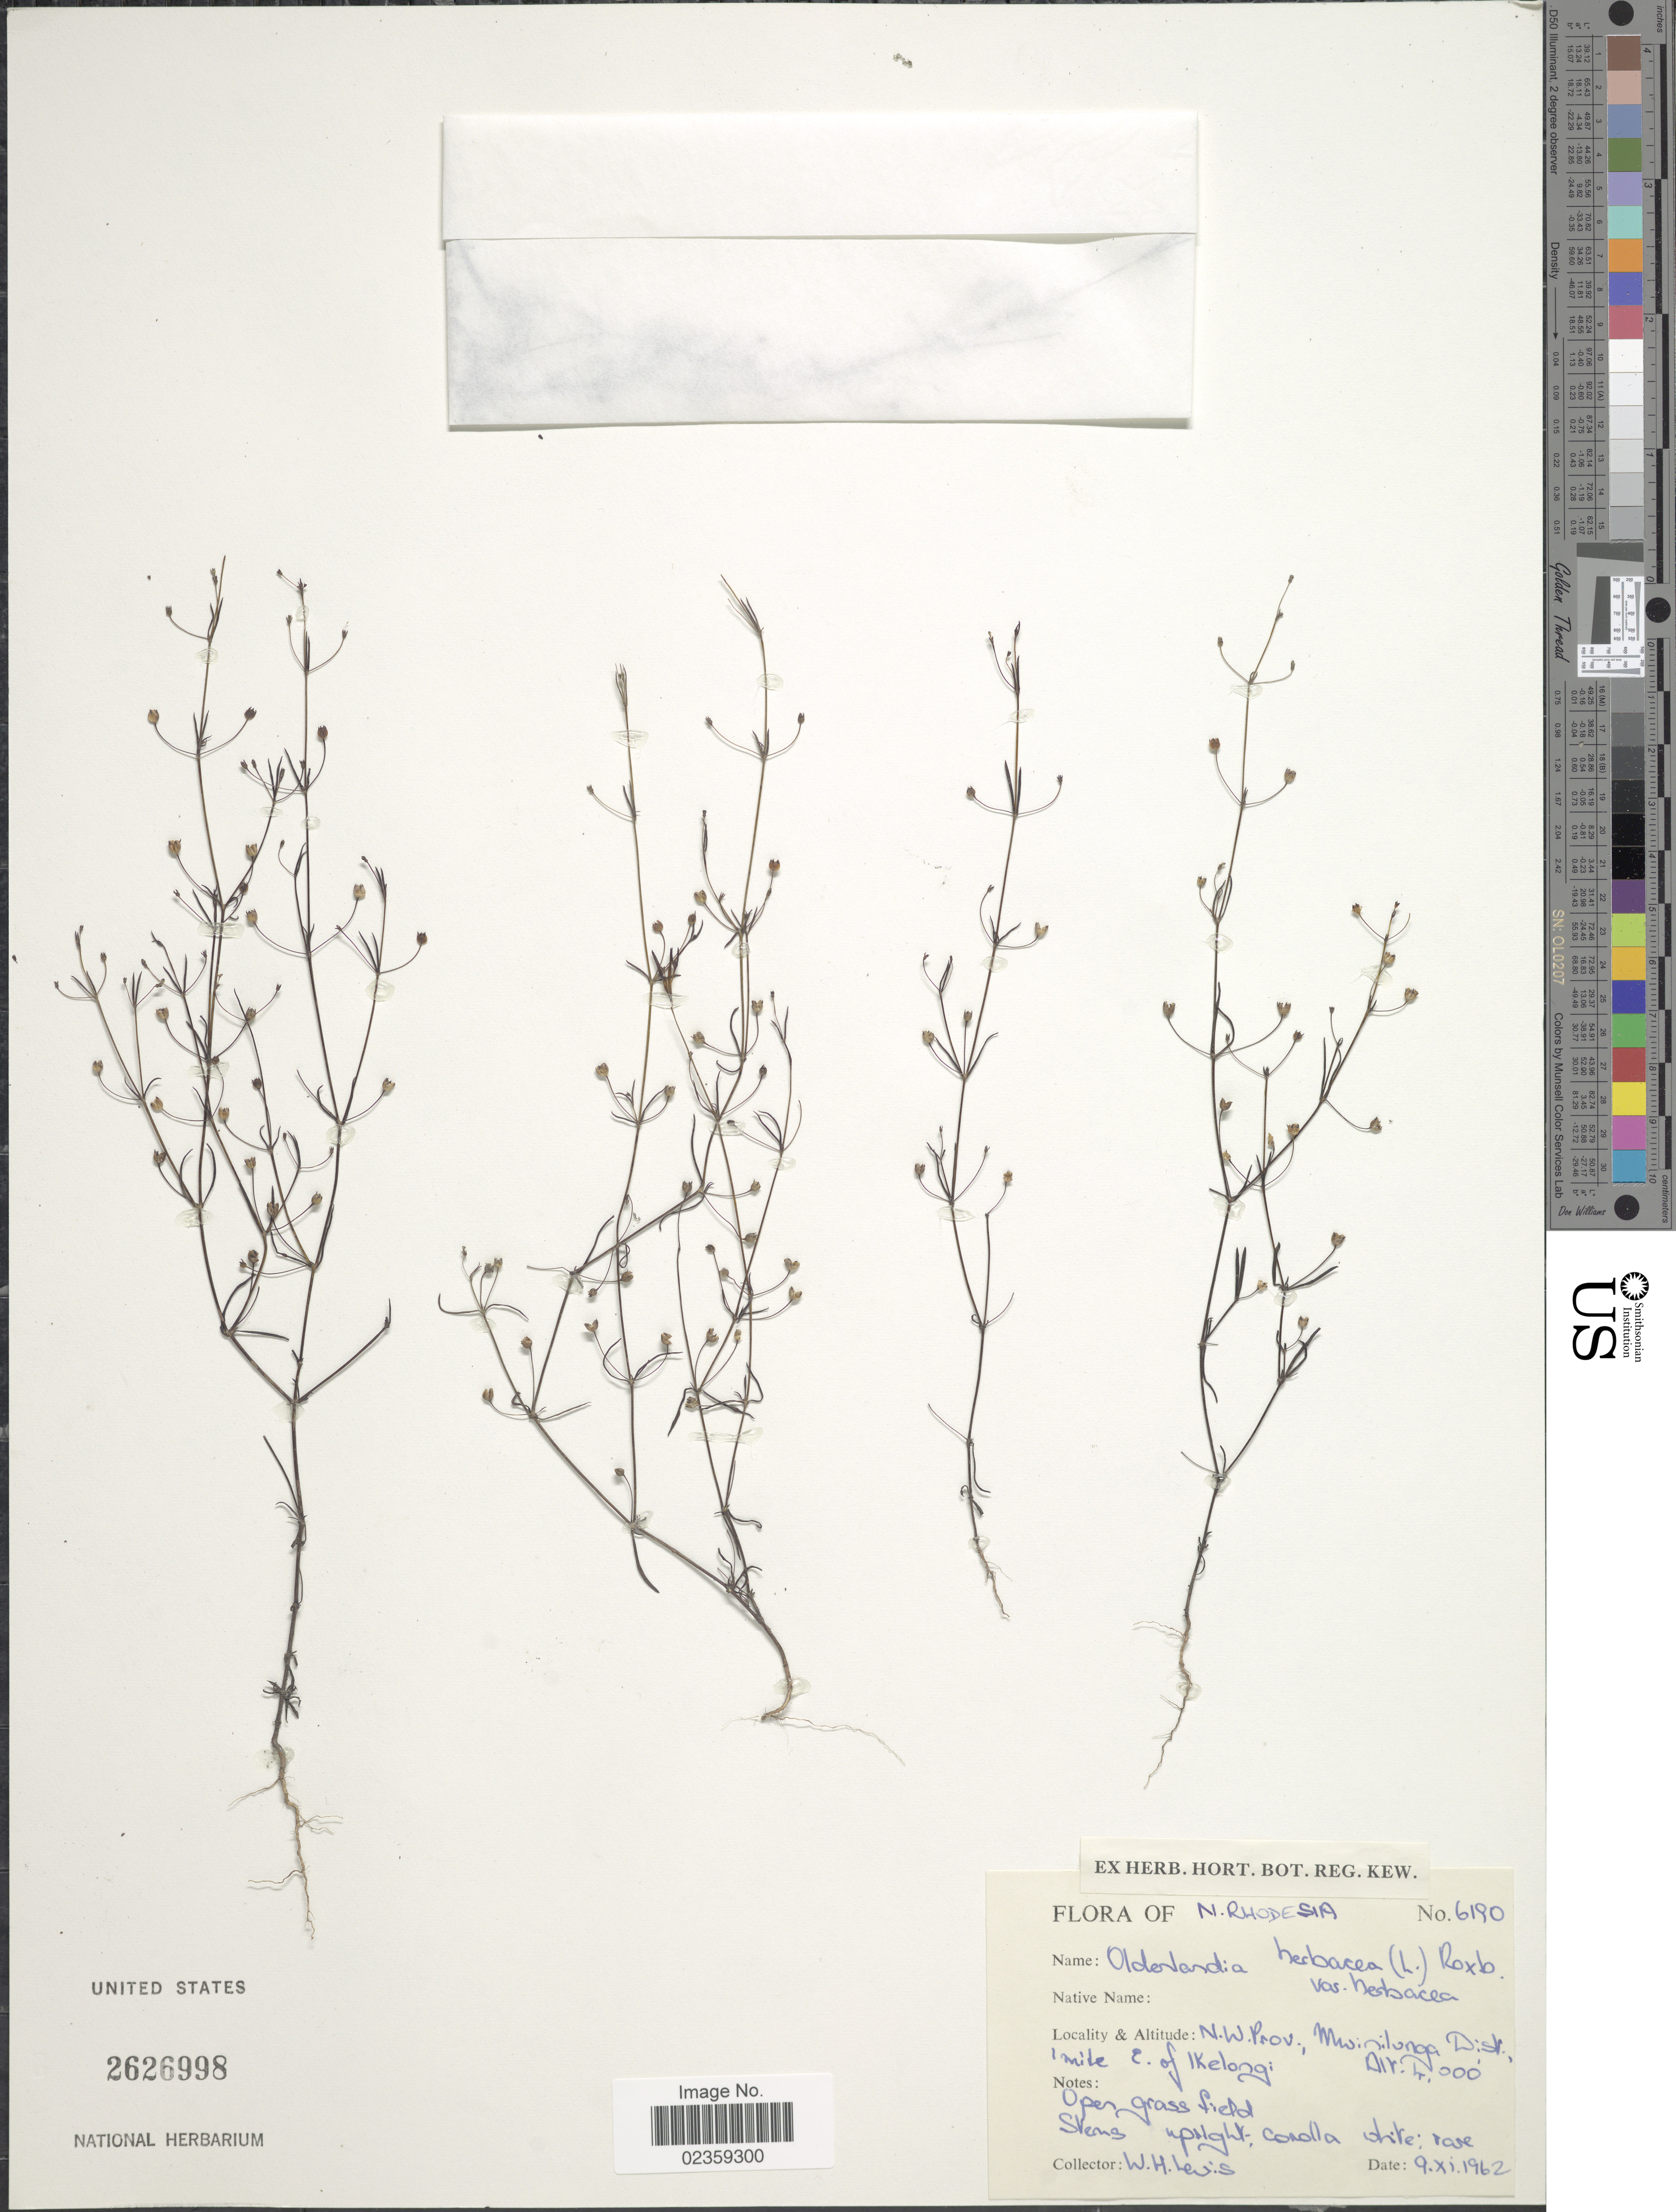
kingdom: Plantae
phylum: Tracheophyta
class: Magnoliopsida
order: Gentianales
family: Rubiaceae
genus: Oldenlandia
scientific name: Oldenlandia herbacea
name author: (L.) Roxb.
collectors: W. H. Lewis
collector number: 6190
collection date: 1962-11-09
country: Zambia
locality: N. Rhodesia. N.W. Prov., Mwinilunga Dist., 1 mile E. of Ikelongi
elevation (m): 1219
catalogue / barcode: US 2626998